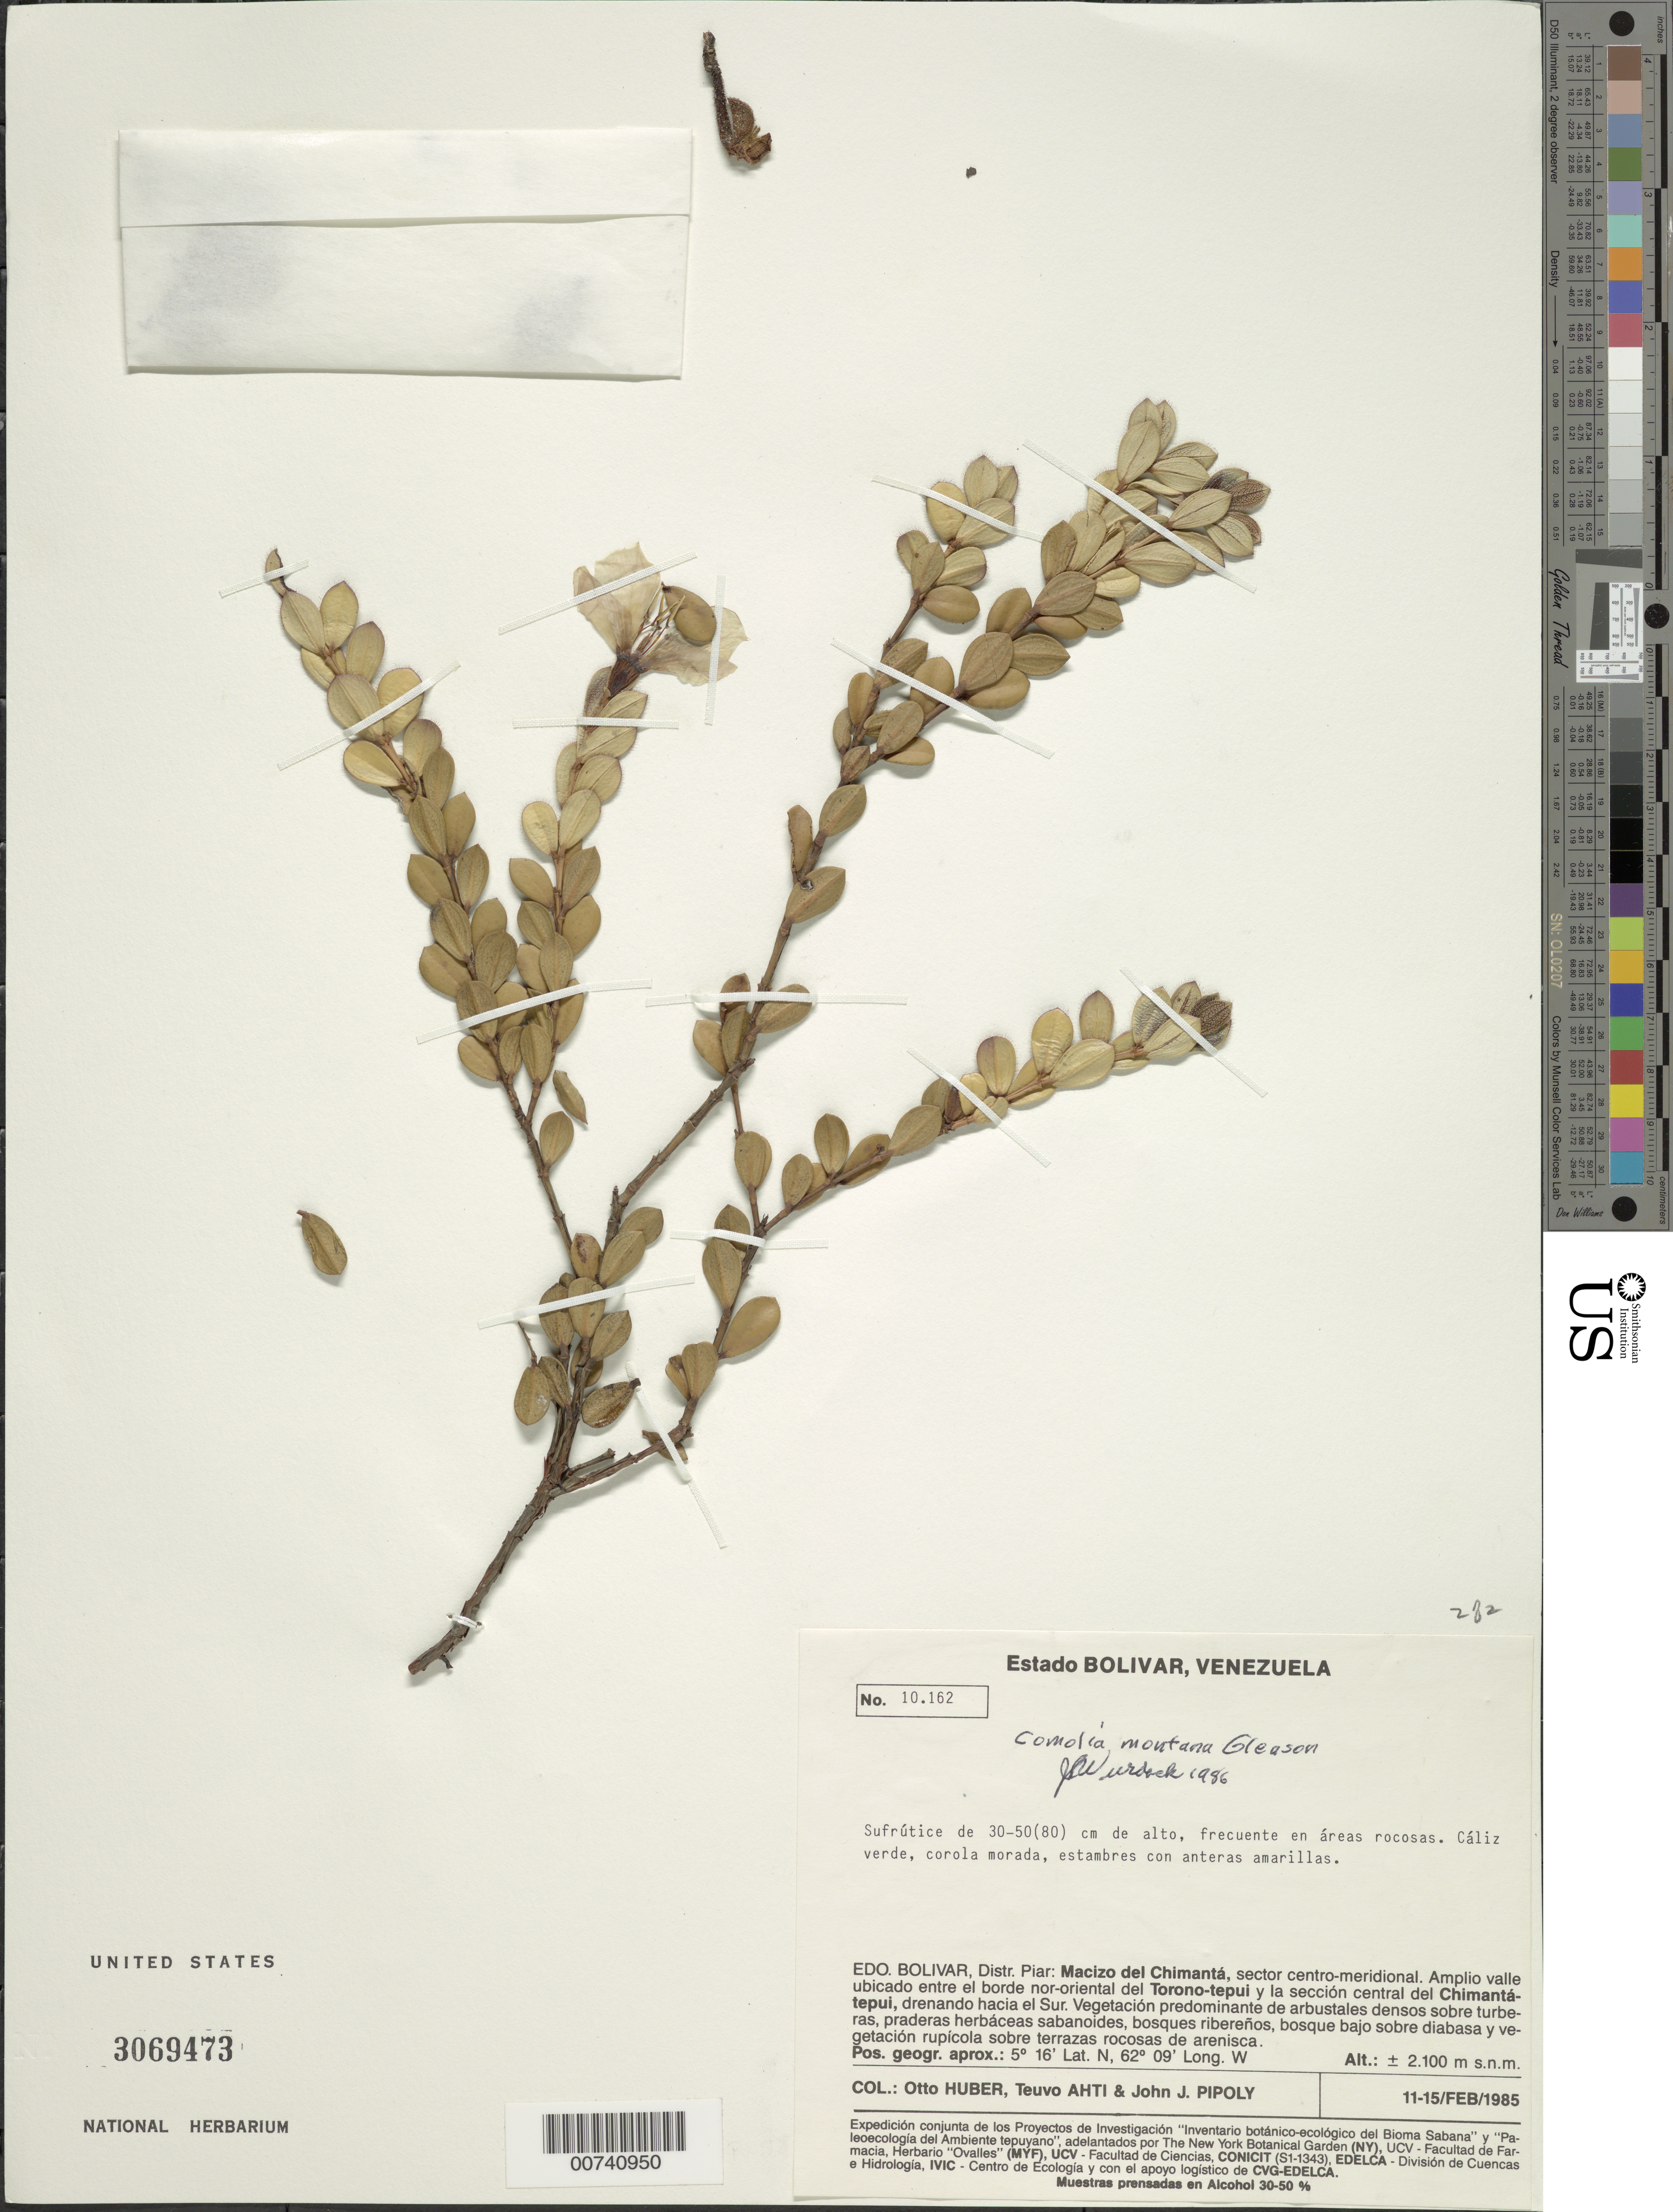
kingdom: Plantae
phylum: Tracheophyta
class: Magnoliopsida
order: Myrtales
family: Melastomataceae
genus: Comoliopsis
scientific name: Comoliopsis montana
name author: (Gleason) M.J. Rocha & P.J.F. Guim.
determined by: Nunes da Silva, Diego, (RB), Jardim Botanico do Rio de Janeiro - Herbario (BRAZIL)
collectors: O. Huber, T. T. Ahti & J. J. Pipoly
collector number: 10162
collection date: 1985-02-11/1985-02-15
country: Venezuela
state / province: Bolivar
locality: Distr. Piar: Macizo del Chimantá, sector centro-meridional. Amplio valle ubicado entre en el borde nor-oriental del Torono-tepui y la sección central del Chimantátepui, drenando hacia el Sur.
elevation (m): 2100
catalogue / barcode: US 3069473